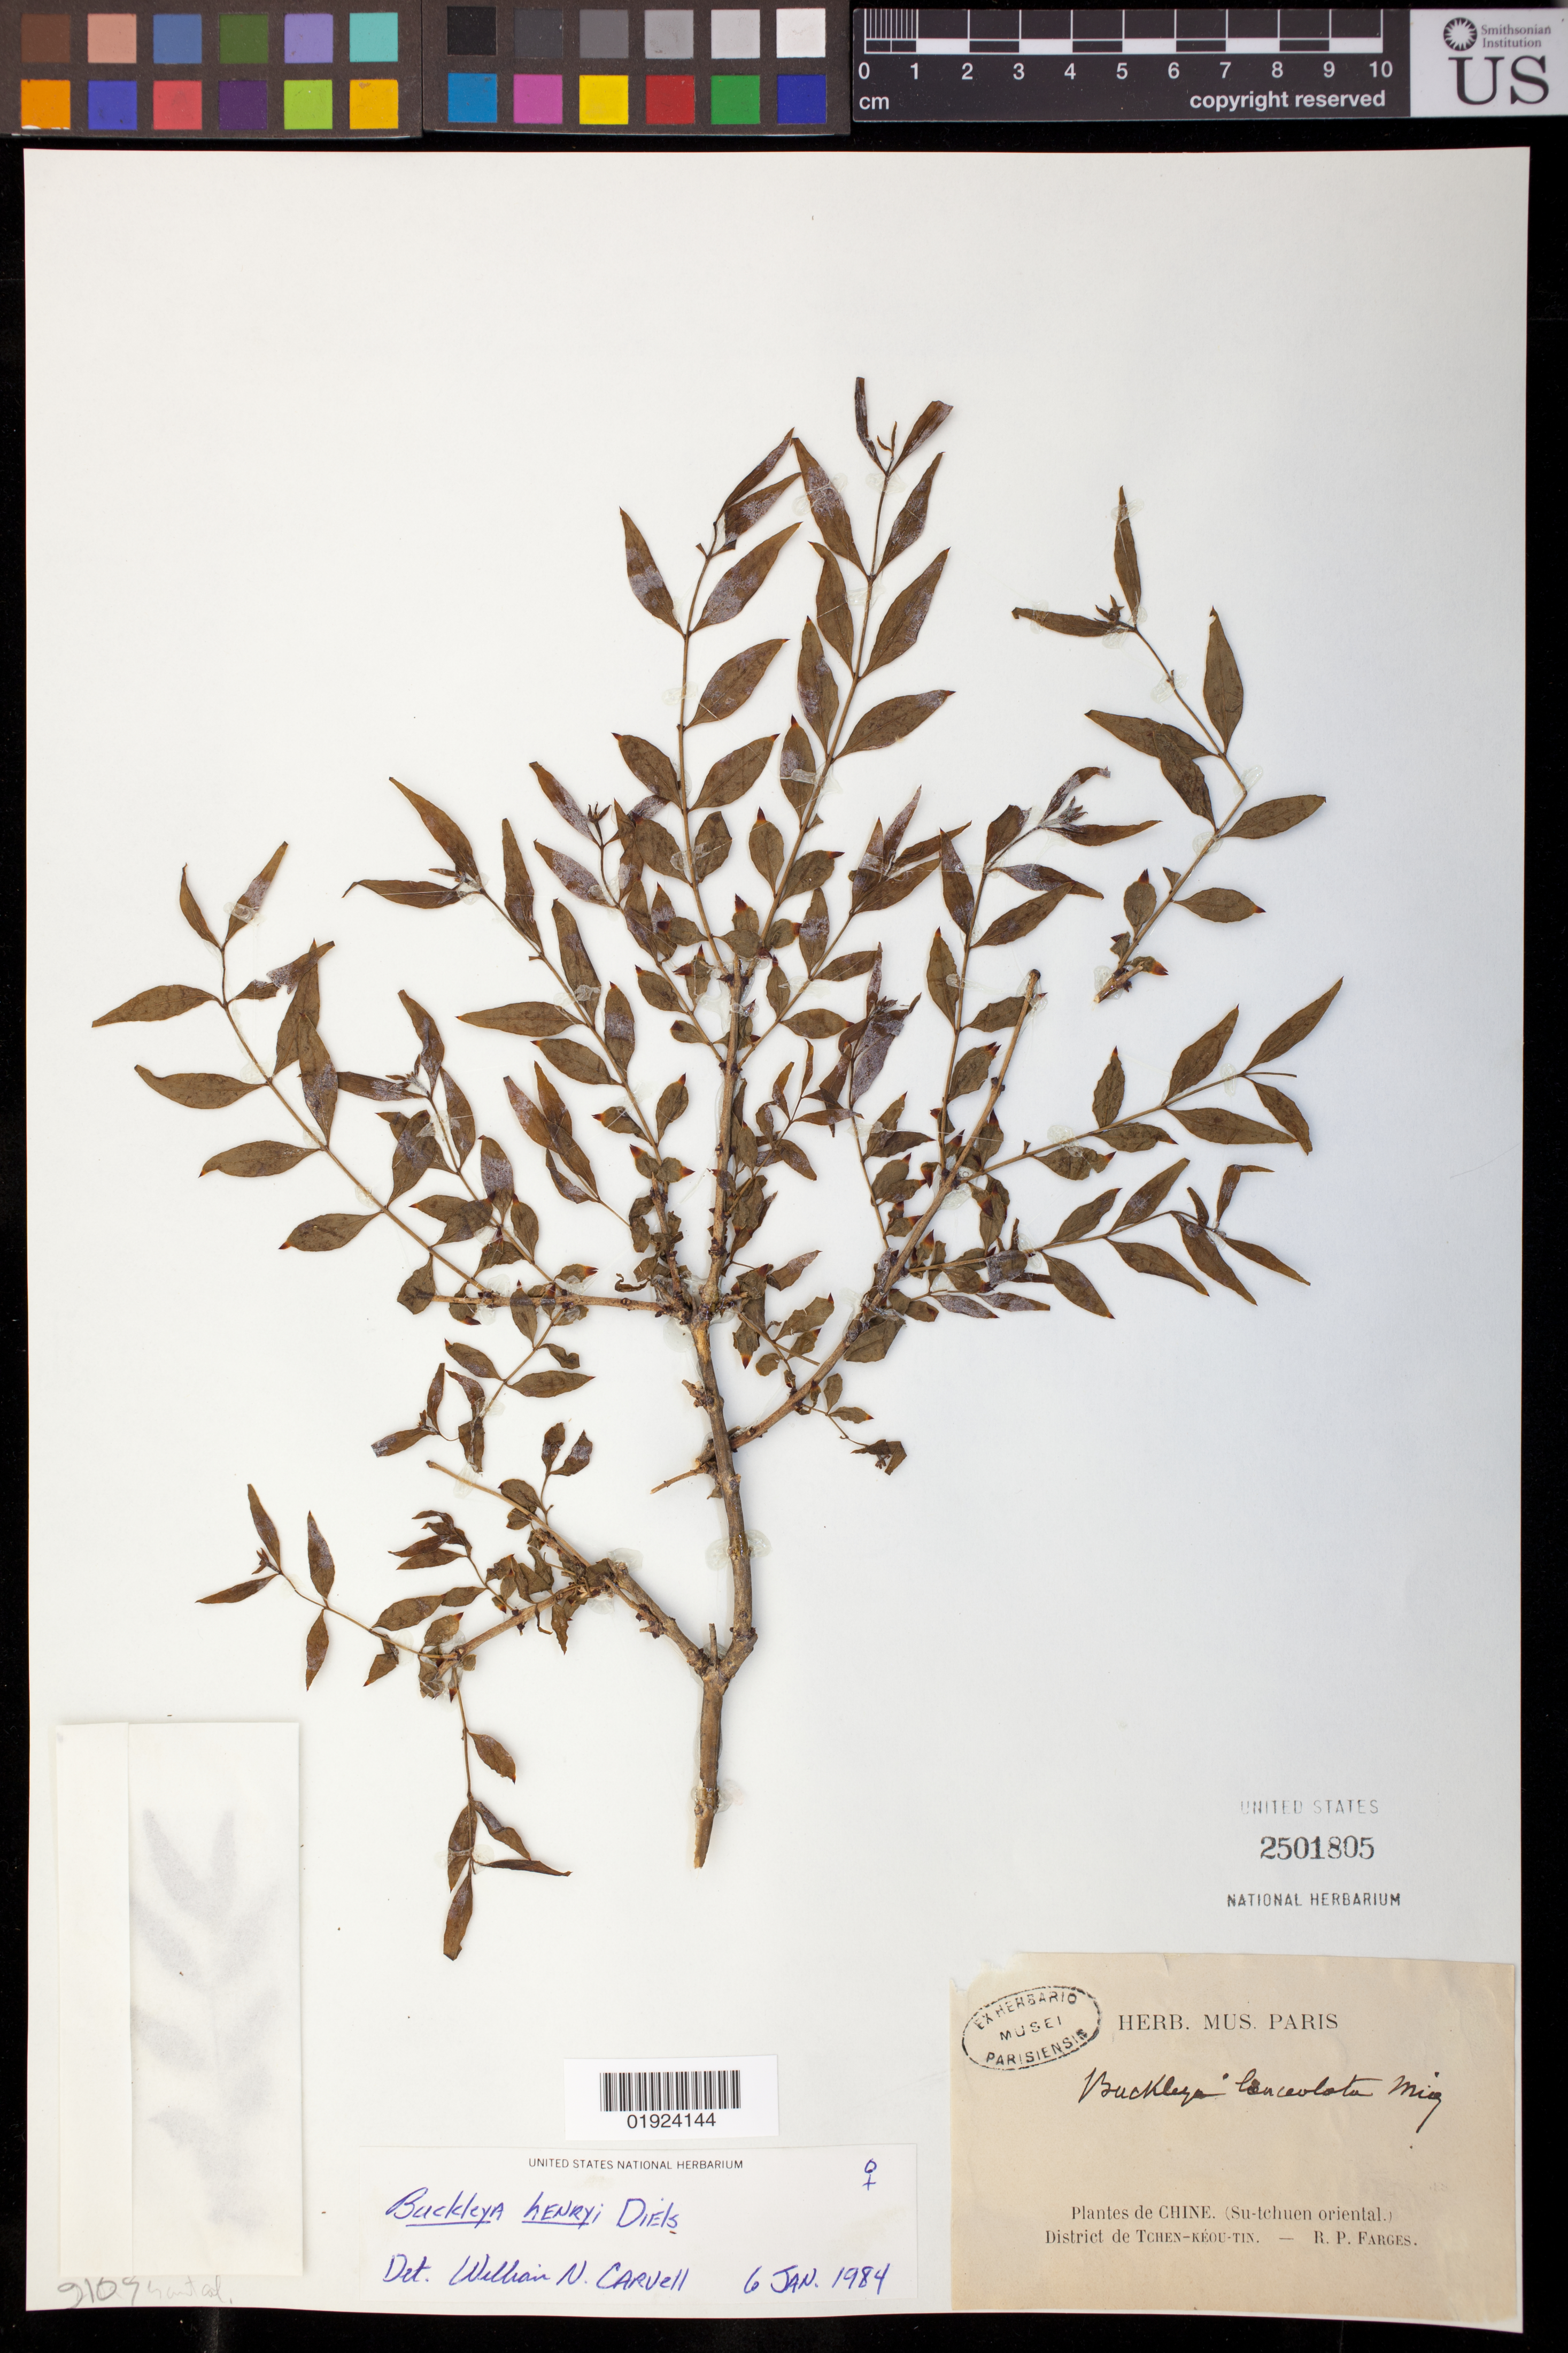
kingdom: Plantae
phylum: Tracheophyta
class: Magnoliopsida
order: Santalales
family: Thesiaceae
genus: Buckleya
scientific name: Buckleya henryi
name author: Diels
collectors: R. Farges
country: China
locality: District: Tchen-Keou-Tin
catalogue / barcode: US 2501805